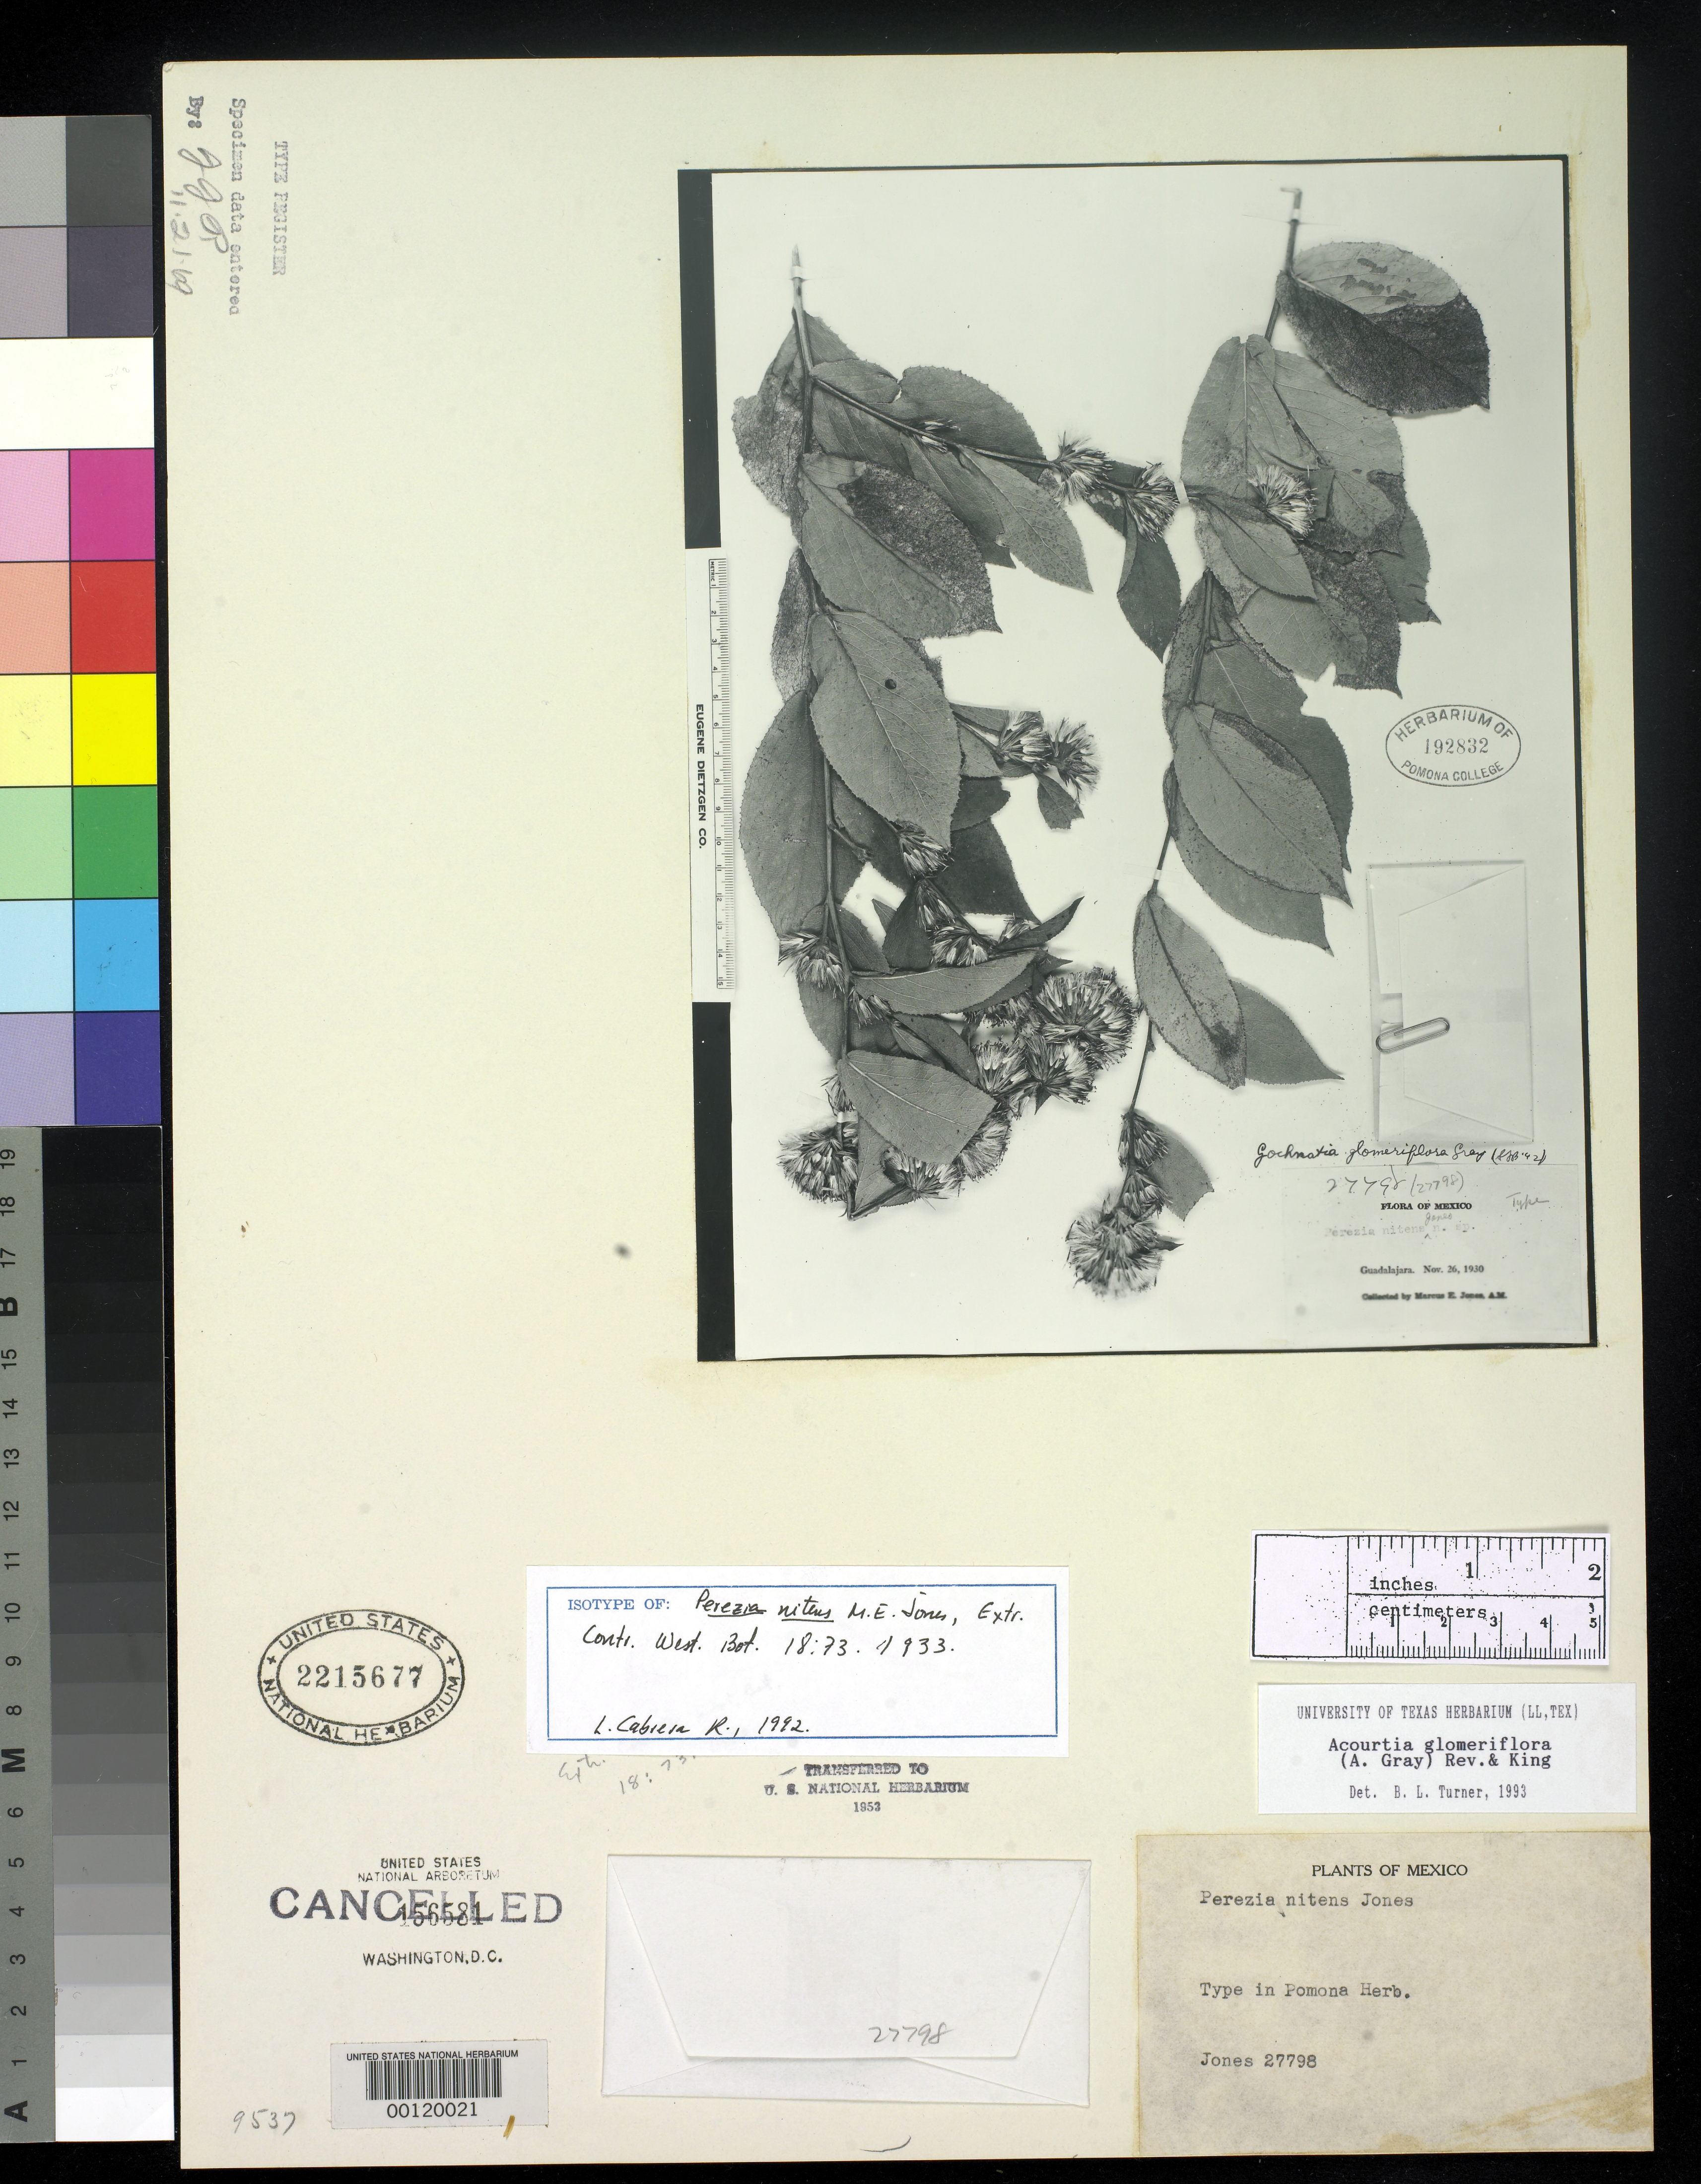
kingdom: Plantae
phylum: Tracheophyta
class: Magnoliopsida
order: Asterales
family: Asteraceae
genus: Perezia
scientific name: Perezia nitens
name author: M.E. Jones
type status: Isotype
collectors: M. E. Jones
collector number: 27798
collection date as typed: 26 Nov 1930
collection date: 1930-11-26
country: Mexico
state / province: Jalisco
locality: Guadalajara.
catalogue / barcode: US 2215677